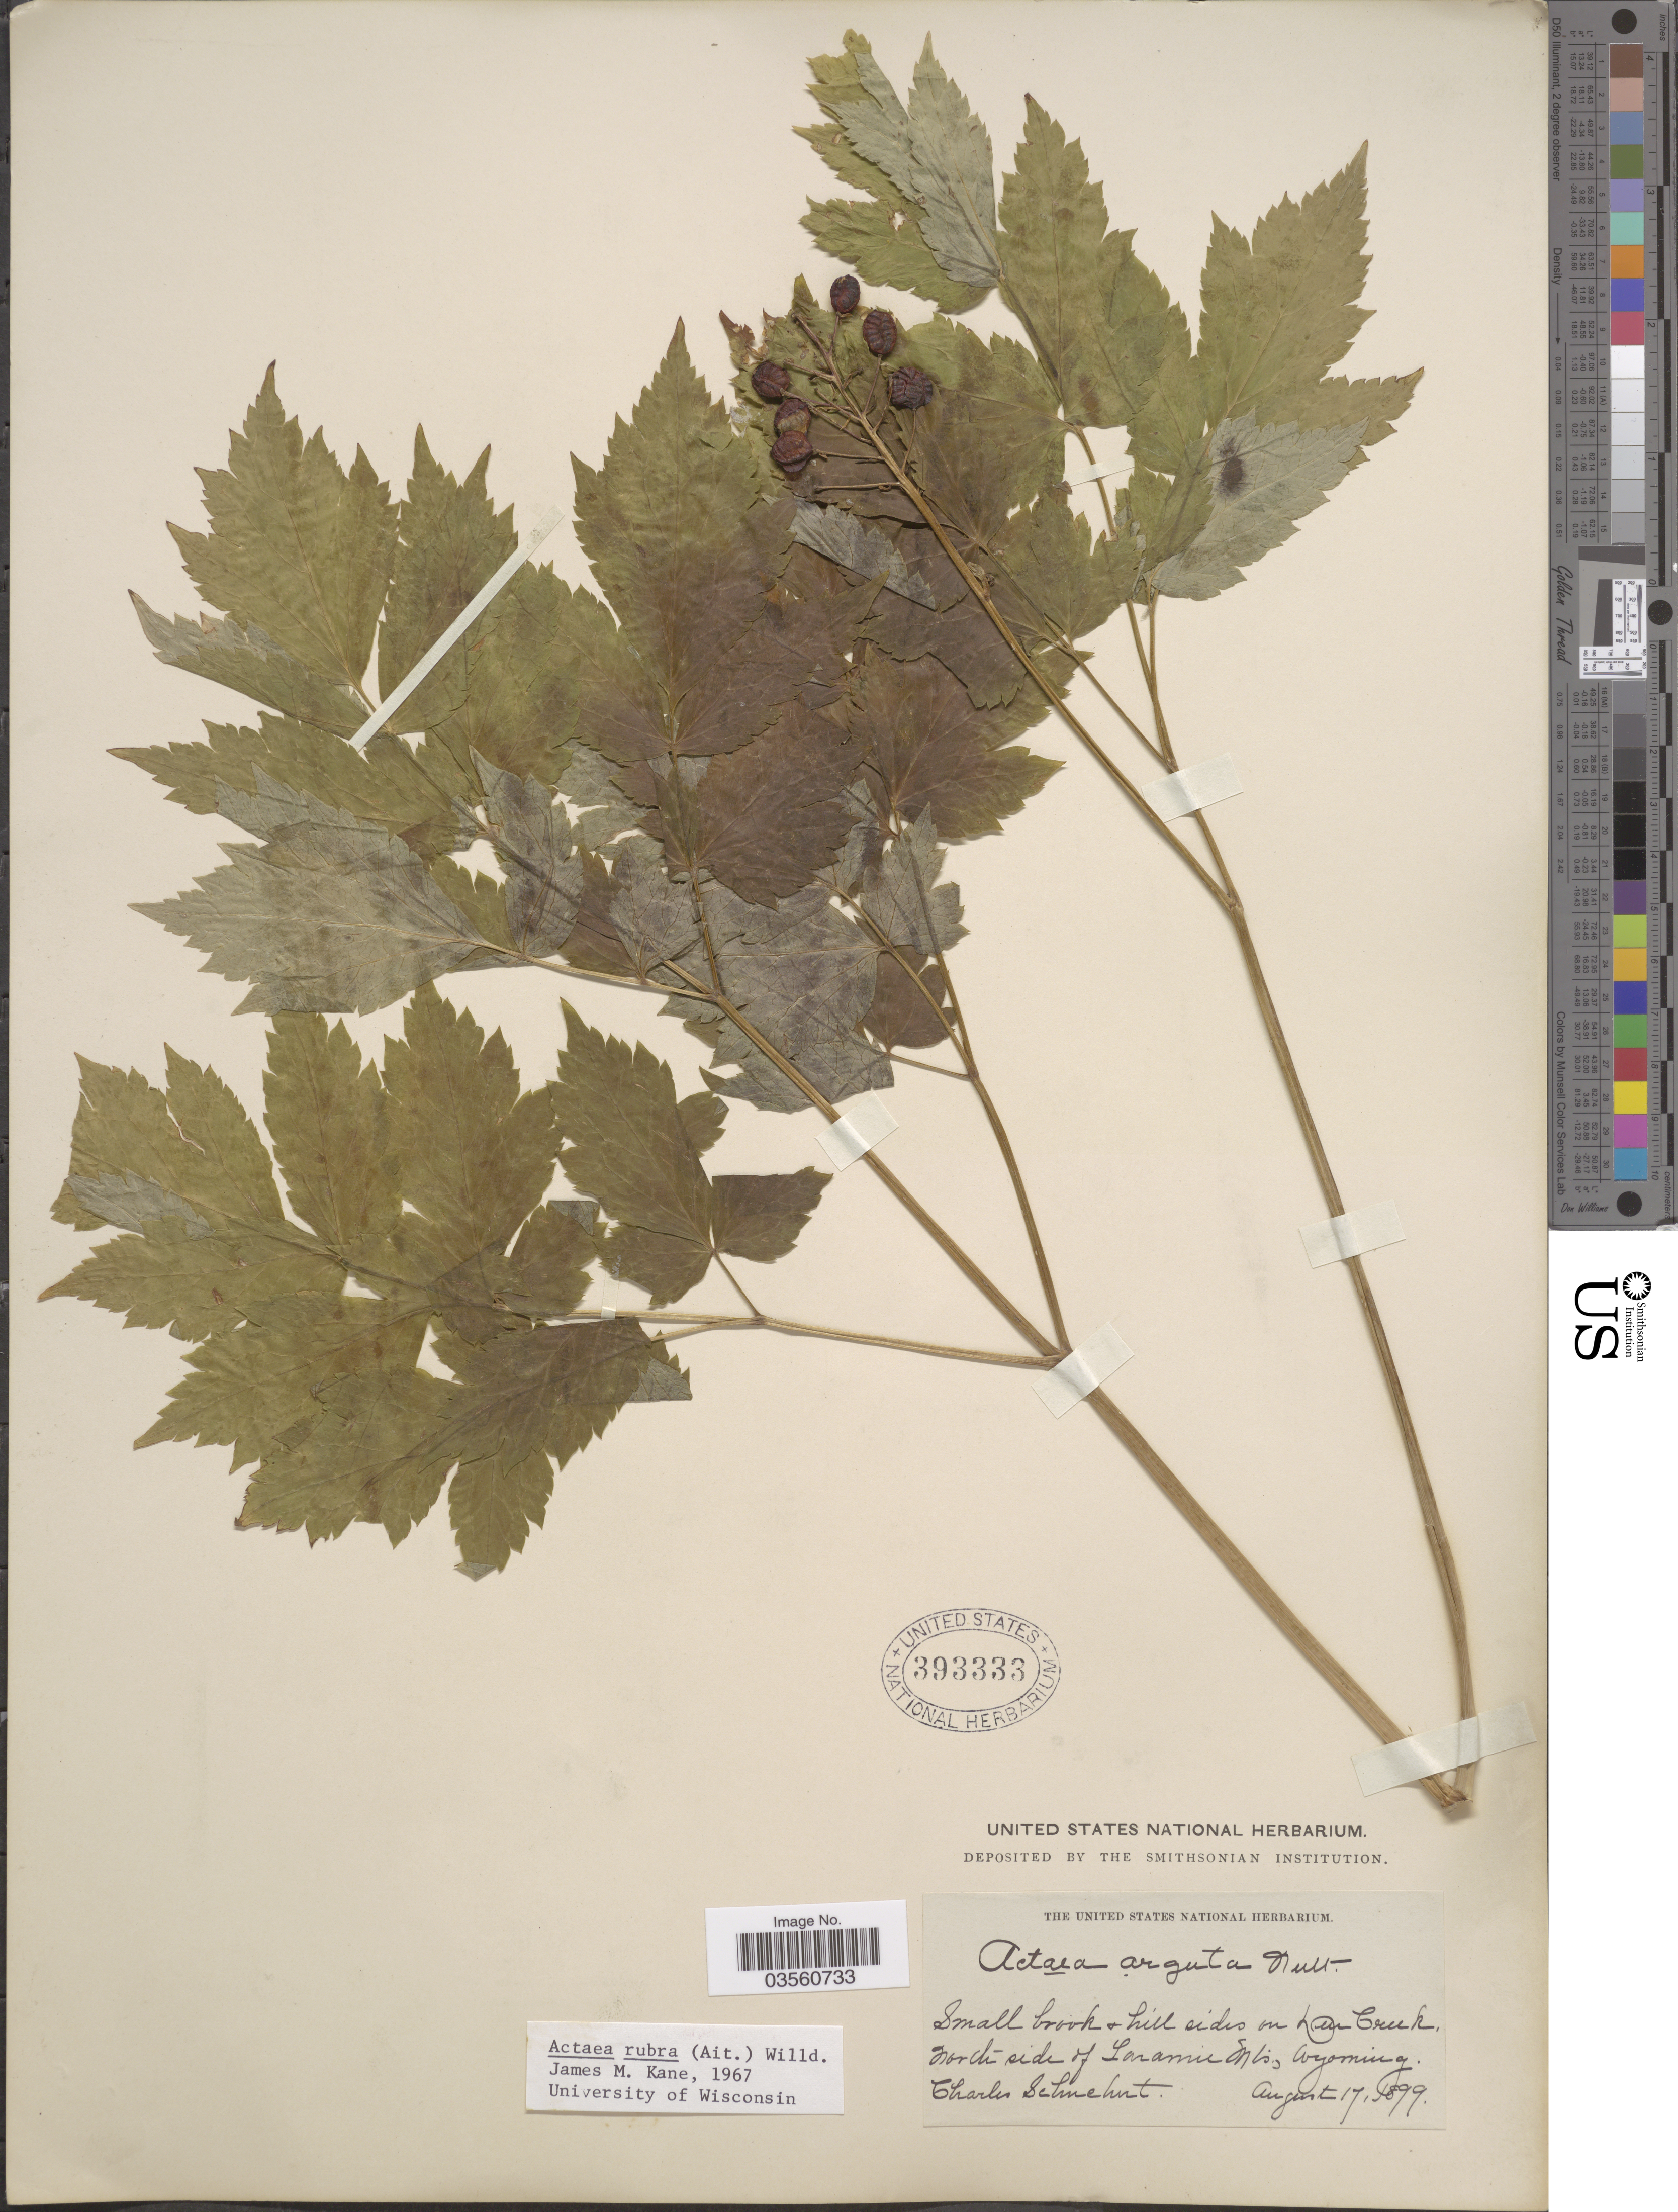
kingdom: Plantae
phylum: Tracheophyta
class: Magnoliopsida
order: Ranunculales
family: Ranunculaceae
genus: Actaea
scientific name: Actaea rubra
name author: (Aiton) Willd.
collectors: C. Schuchert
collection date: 1899-08-17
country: United States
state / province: Wyoming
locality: Small brook & hill sides on Deer Creek, North side of Laramie Mts.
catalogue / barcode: US 393333